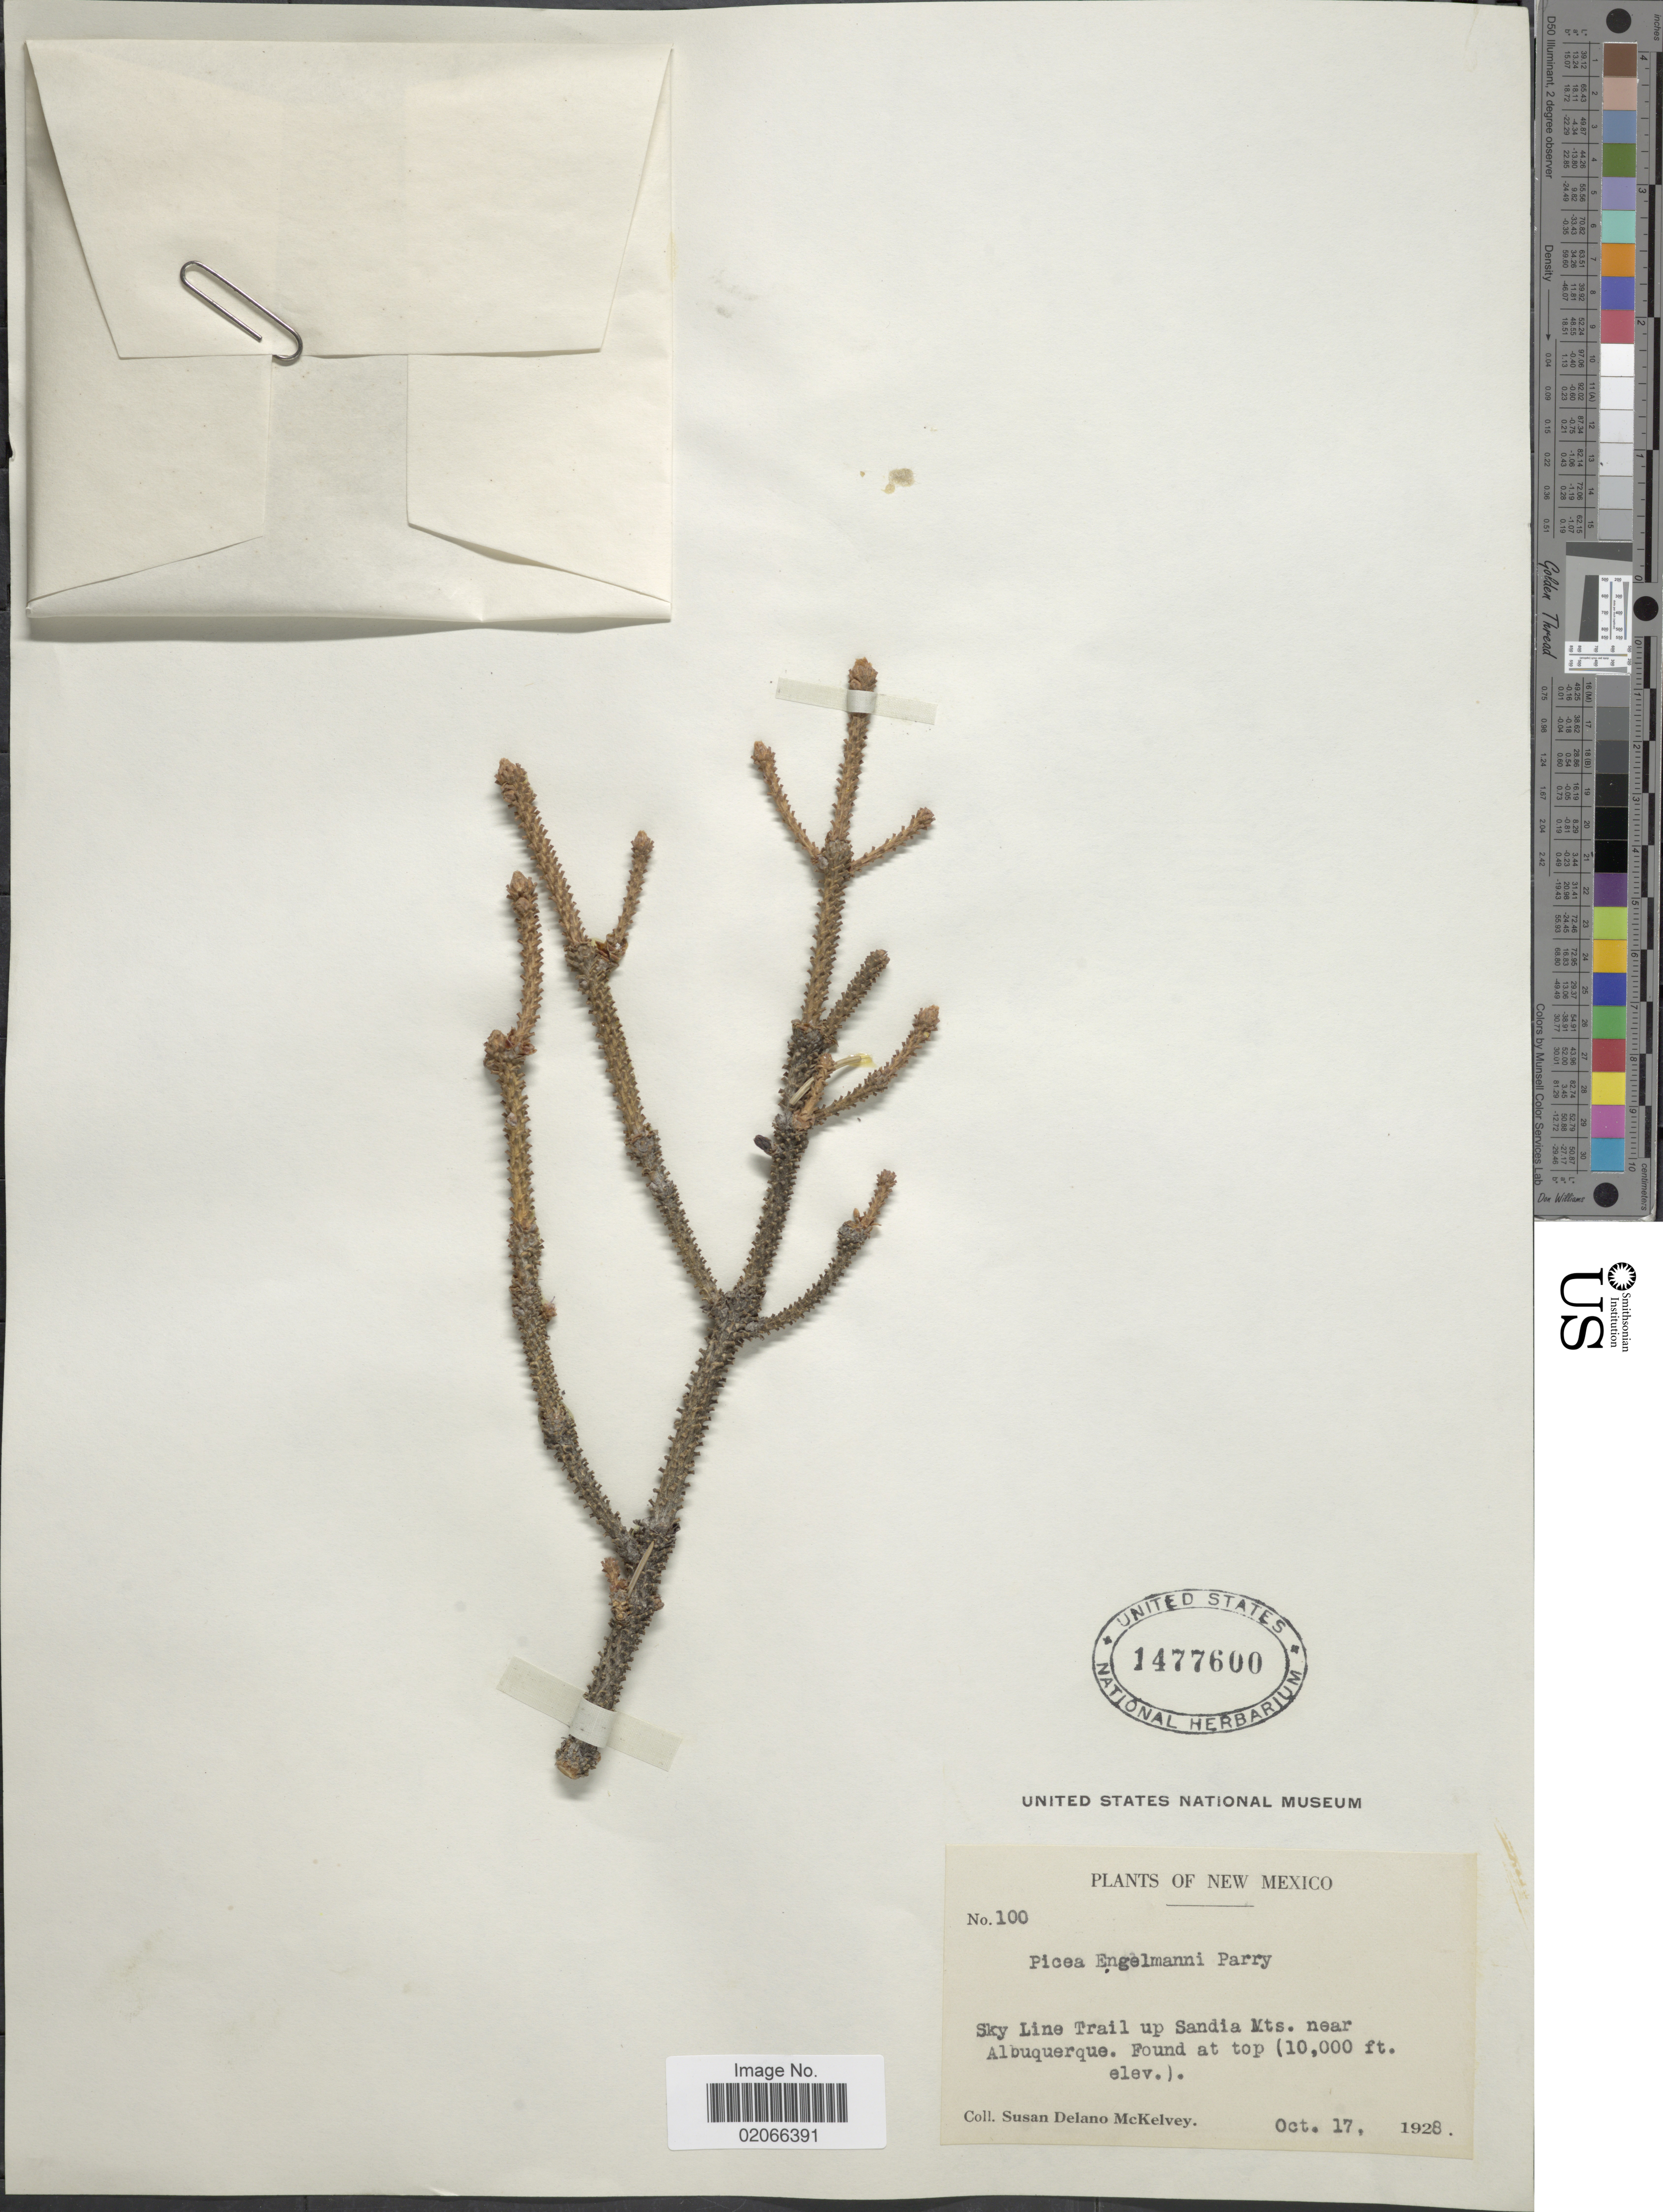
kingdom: Plantae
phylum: Tracheophyta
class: Pinopsida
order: Pinales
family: Pinaceae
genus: Picea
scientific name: Picea engelmannii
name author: Parry ex Engelm.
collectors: S. A. McKelvey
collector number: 100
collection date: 1928-10-17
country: United States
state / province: New Mexico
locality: Sky Line Trail up Sandia Mts. near Alburquerque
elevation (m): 3048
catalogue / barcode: US 1477600